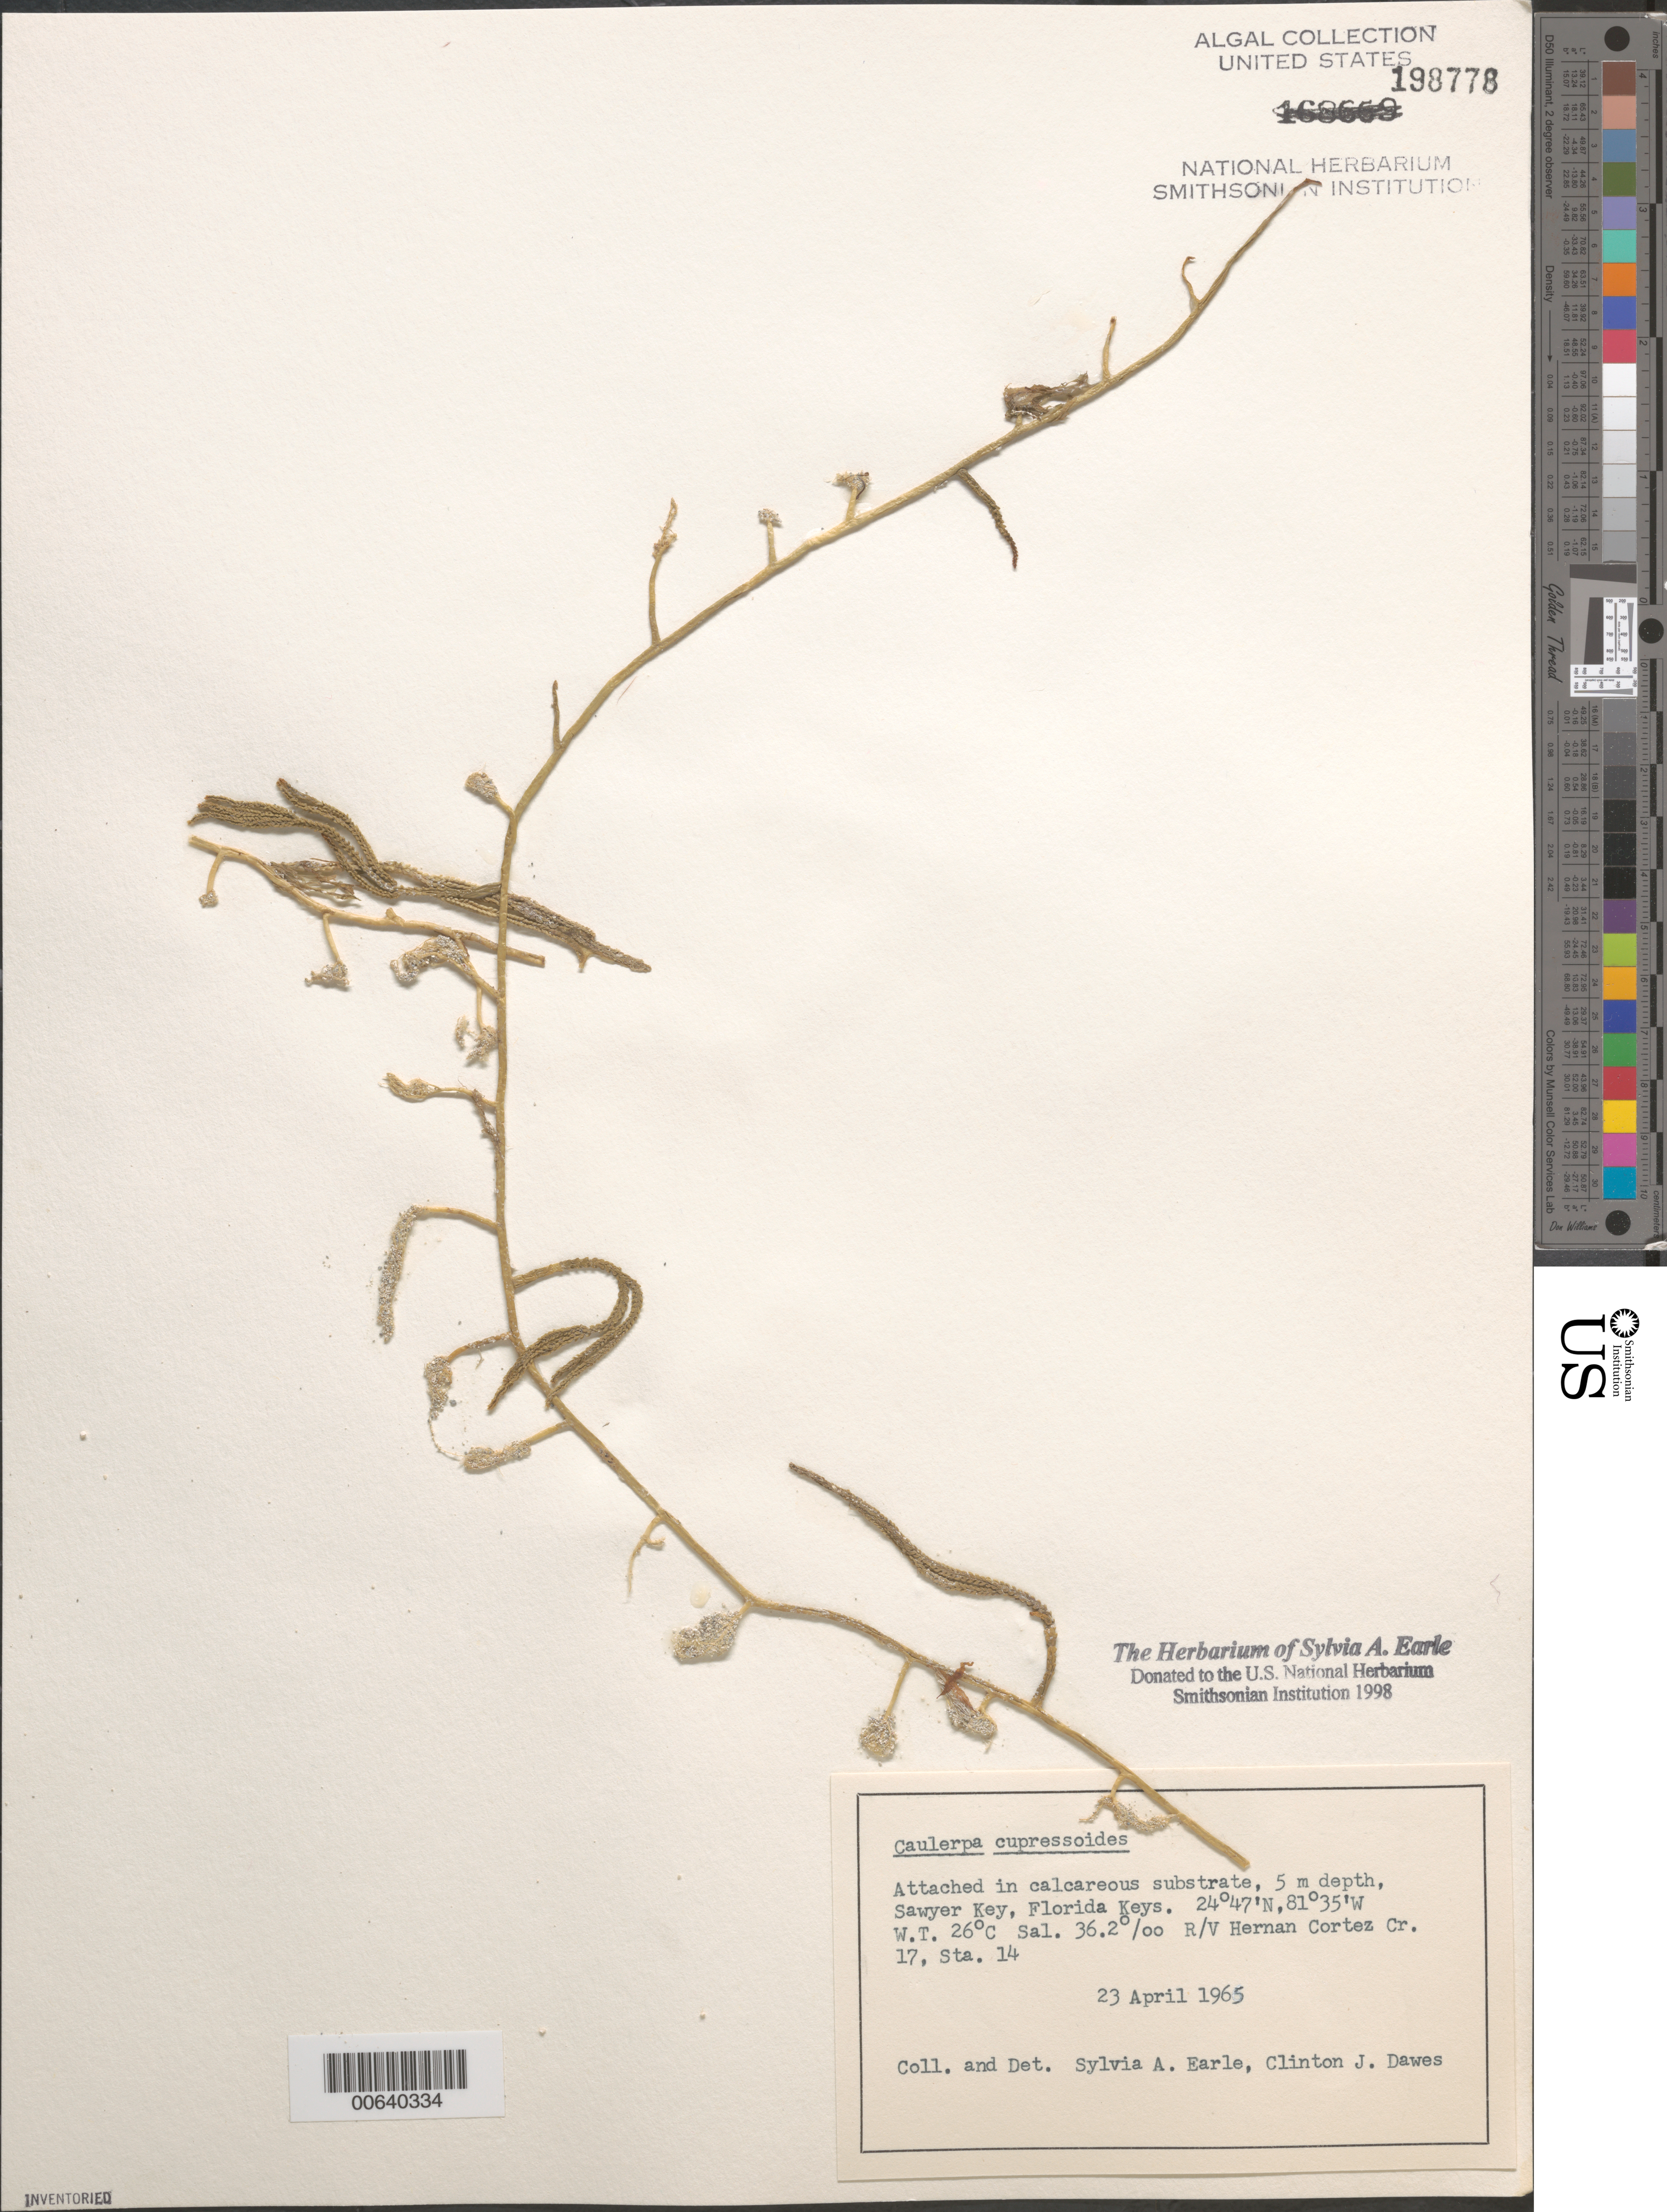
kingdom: Plantae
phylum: Chlorophyta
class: Ulvophyceae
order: Bryopsidales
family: Caulerpaceae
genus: Caulerpa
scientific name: Caulerpa cupressoides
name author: (Vahl) C. Agardh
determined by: Earle, S. A.; Dawes, C. J.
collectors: S. A. Earle & C. Dawes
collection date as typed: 23 Apr 1965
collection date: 1965-04-23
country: United States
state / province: Florida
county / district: Monroe County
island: Sawyer Key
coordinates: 24 47' N, 81 35' W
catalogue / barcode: US 198778